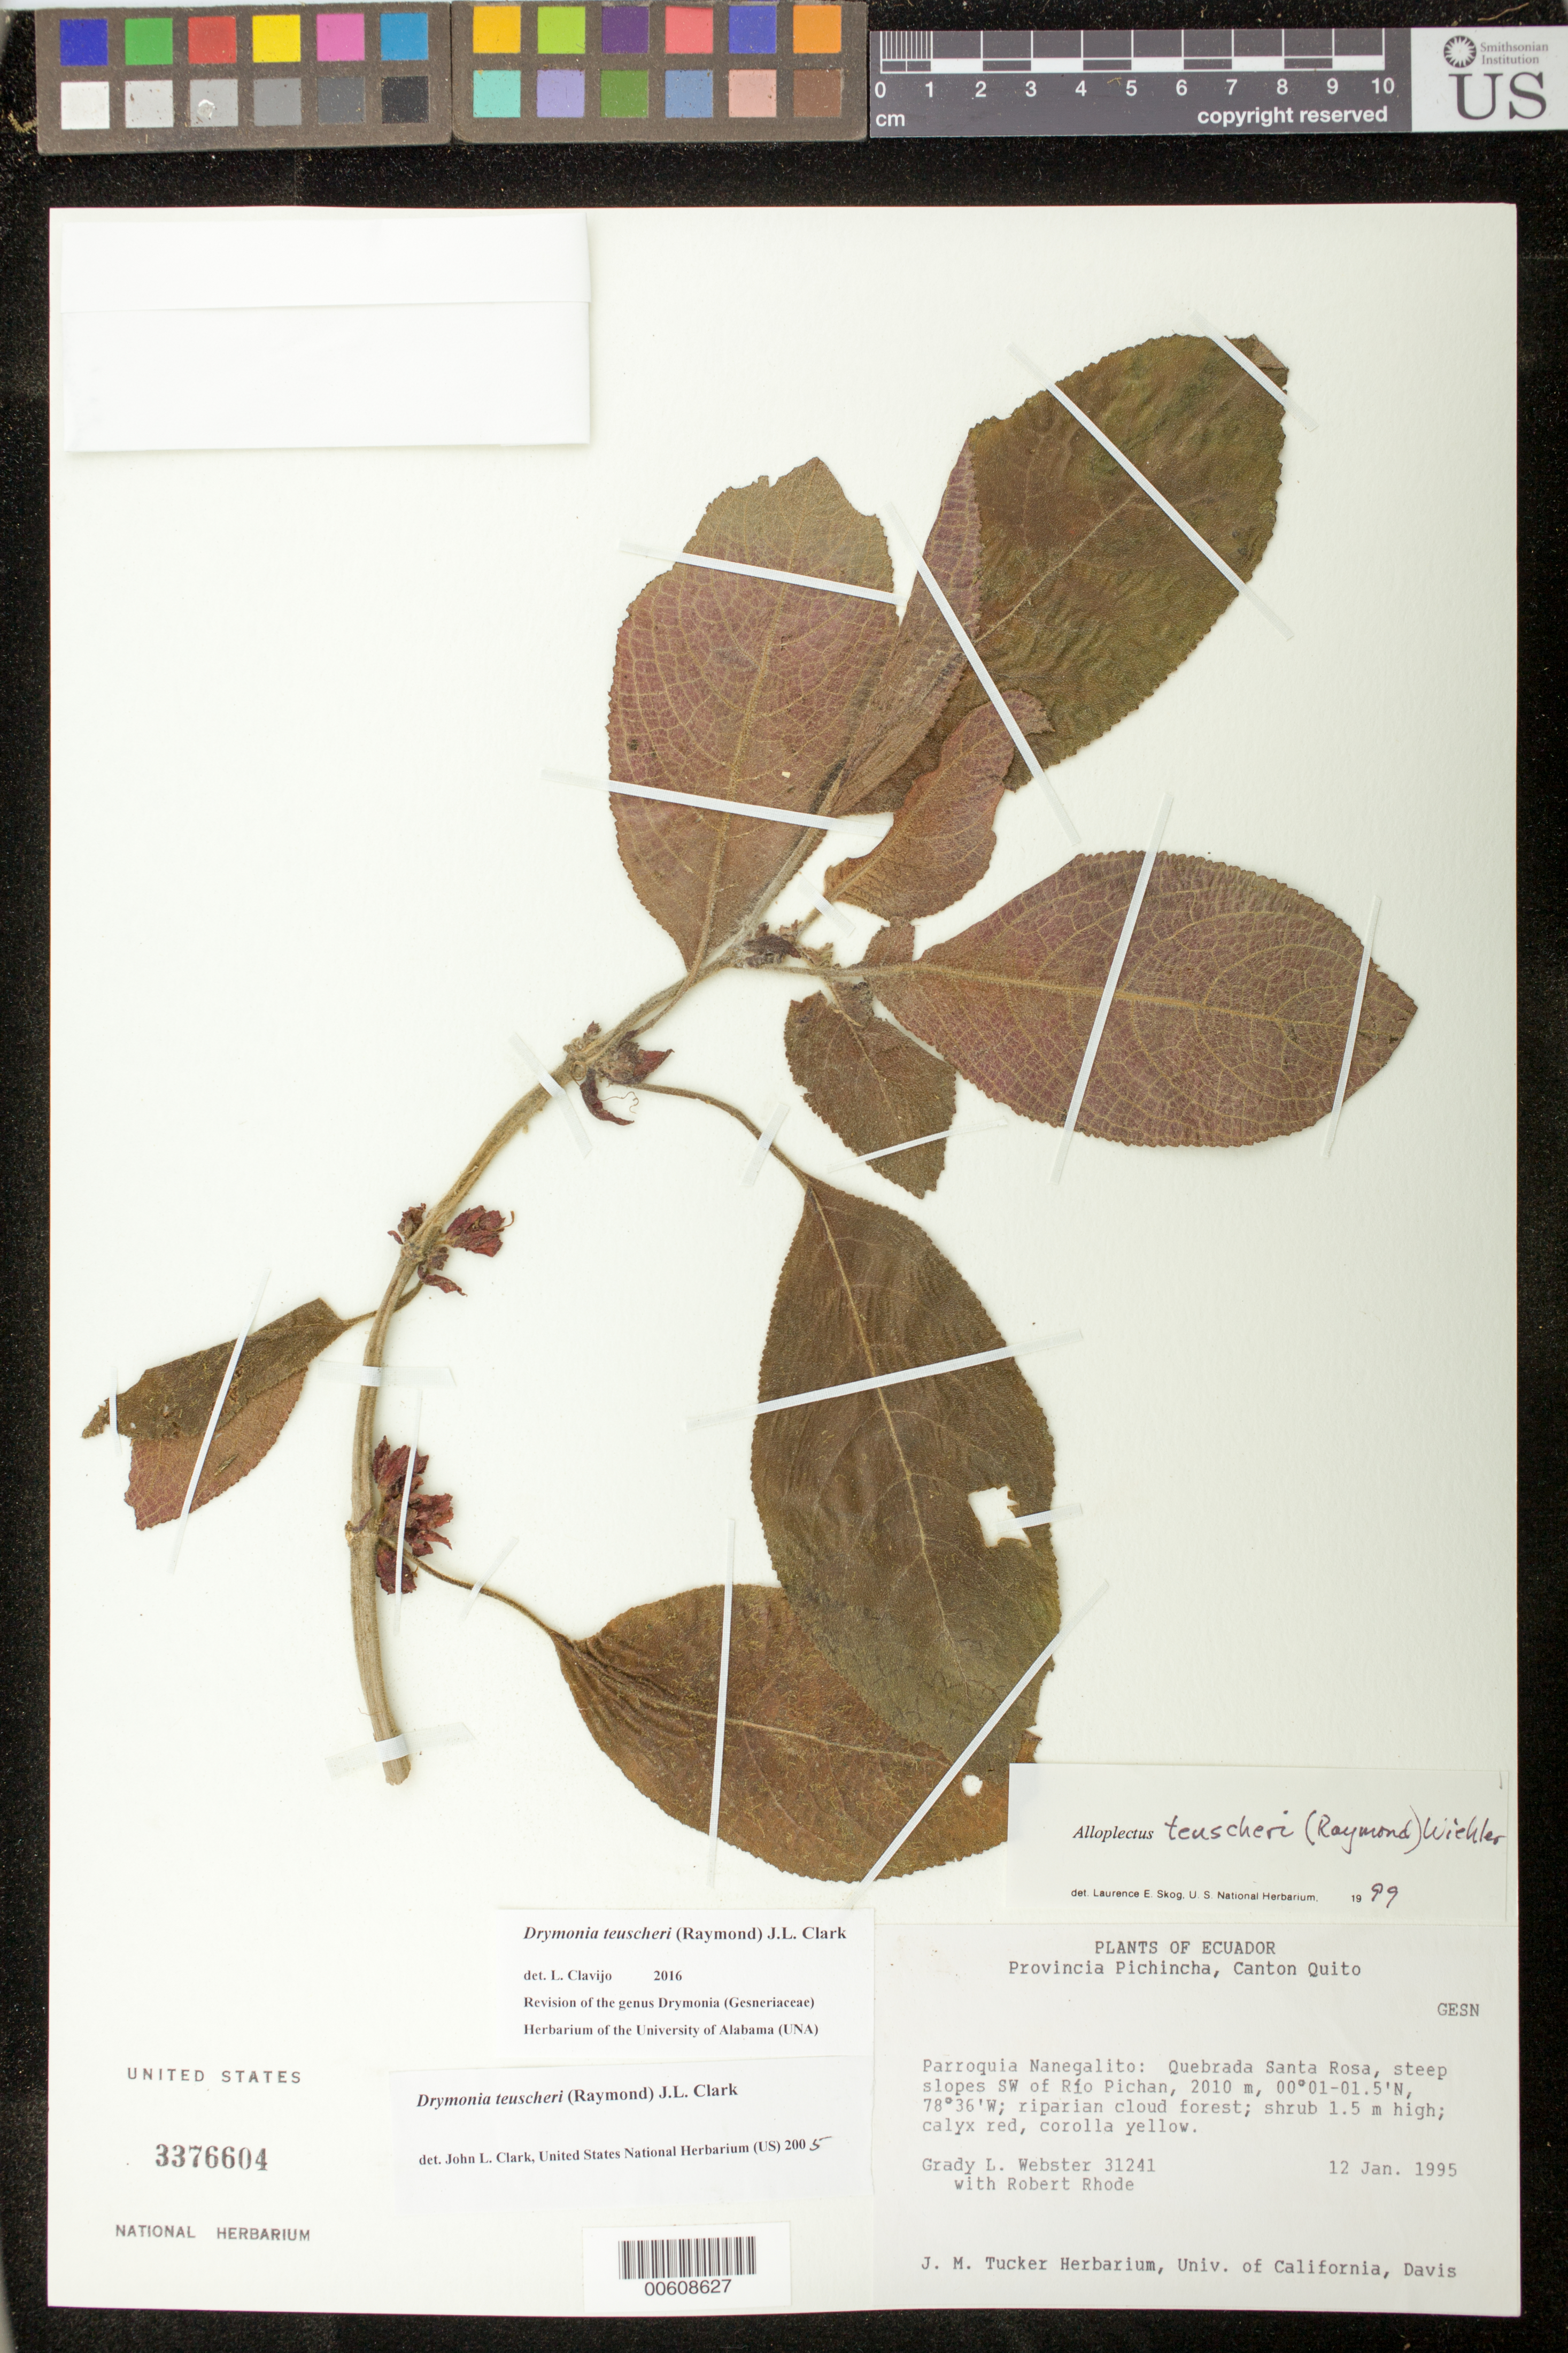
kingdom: Plantae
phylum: Tracheophyta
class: Magnoliopsida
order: Lamiales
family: Gesneriaceae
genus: Drymonia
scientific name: Drymonia teuscheri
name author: (Raymond) J.L. Clark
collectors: G. L. Webster & R. Rhode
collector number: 31241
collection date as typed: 12 Jan 1995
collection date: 1995-01-12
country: Ecuador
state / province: Pichincha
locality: Parroquia Nanegalito: Quebrada Santa Rosa, steep slopes SW of Río Pichan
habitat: Riparian cloud forest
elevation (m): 2010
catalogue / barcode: US 3376604